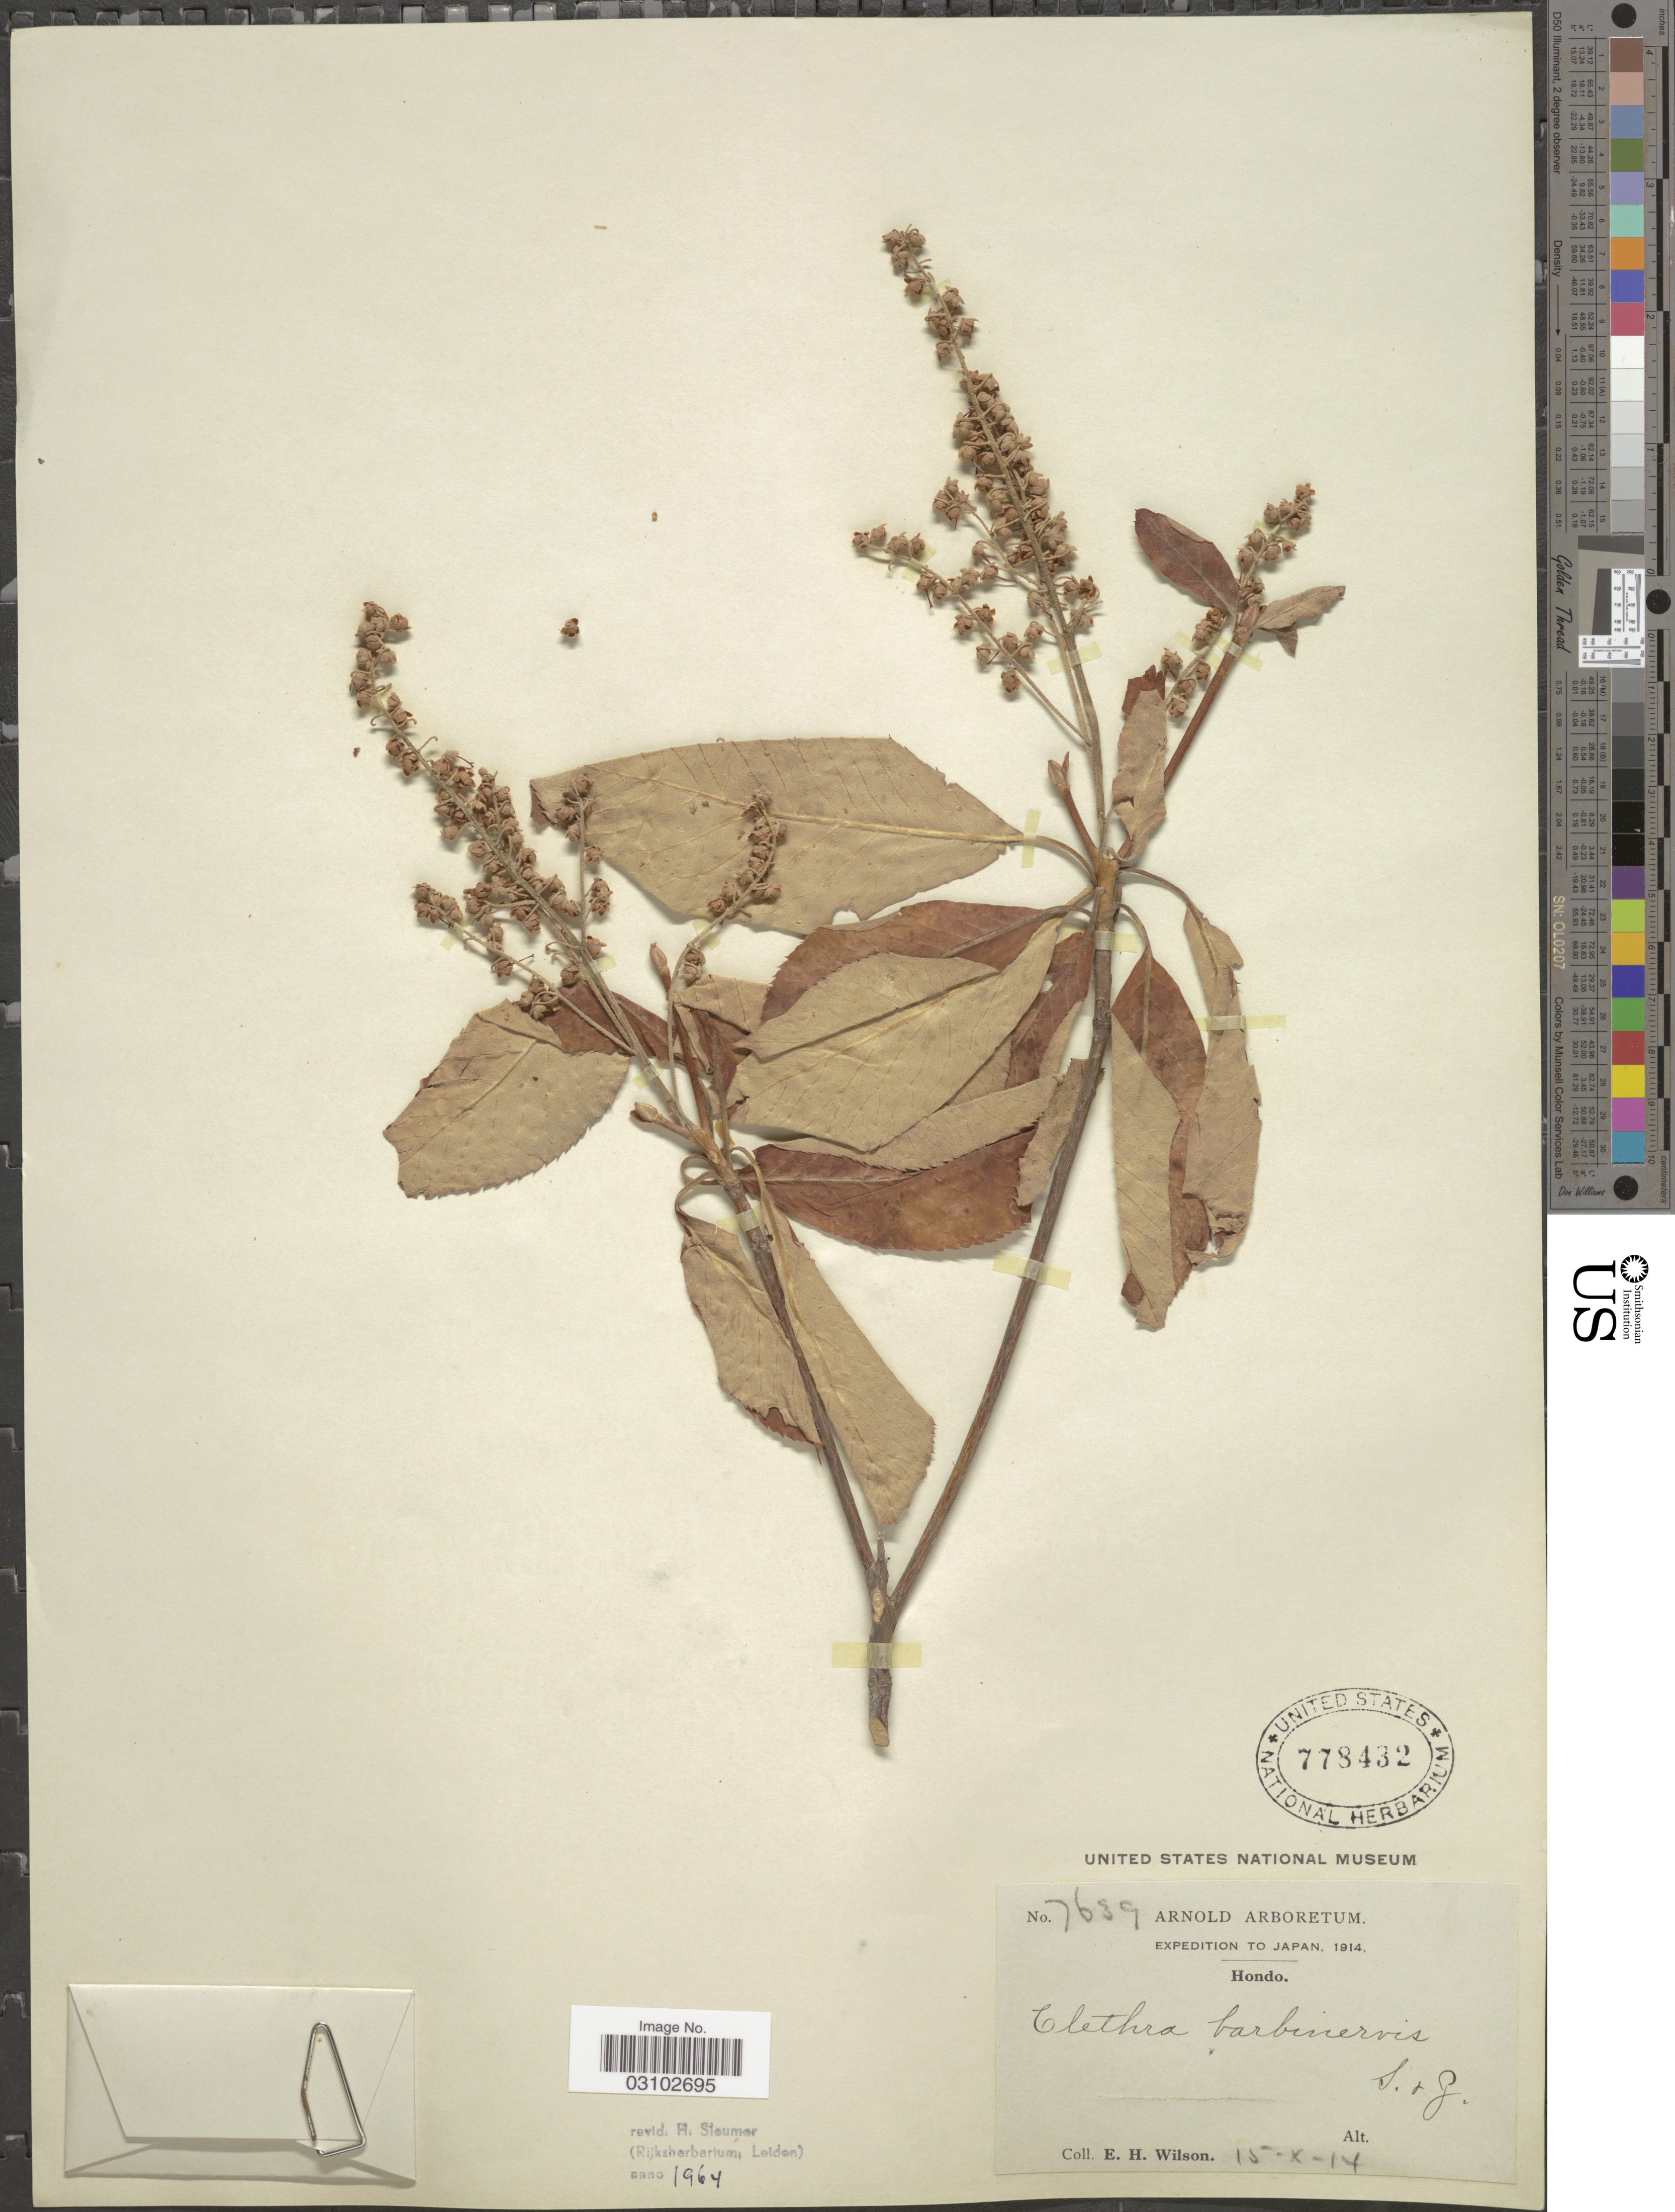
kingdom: Plantae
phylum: Tracheophyta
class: Magnoliopsida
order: Ericales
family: Clethraceae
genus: Clethra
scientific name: Clethra barbinervis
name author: Siebold & Zucc.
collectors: E. Wilson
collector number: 7639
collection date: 1914-10-15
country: Japan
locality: Hondo.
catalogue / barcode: US 778432